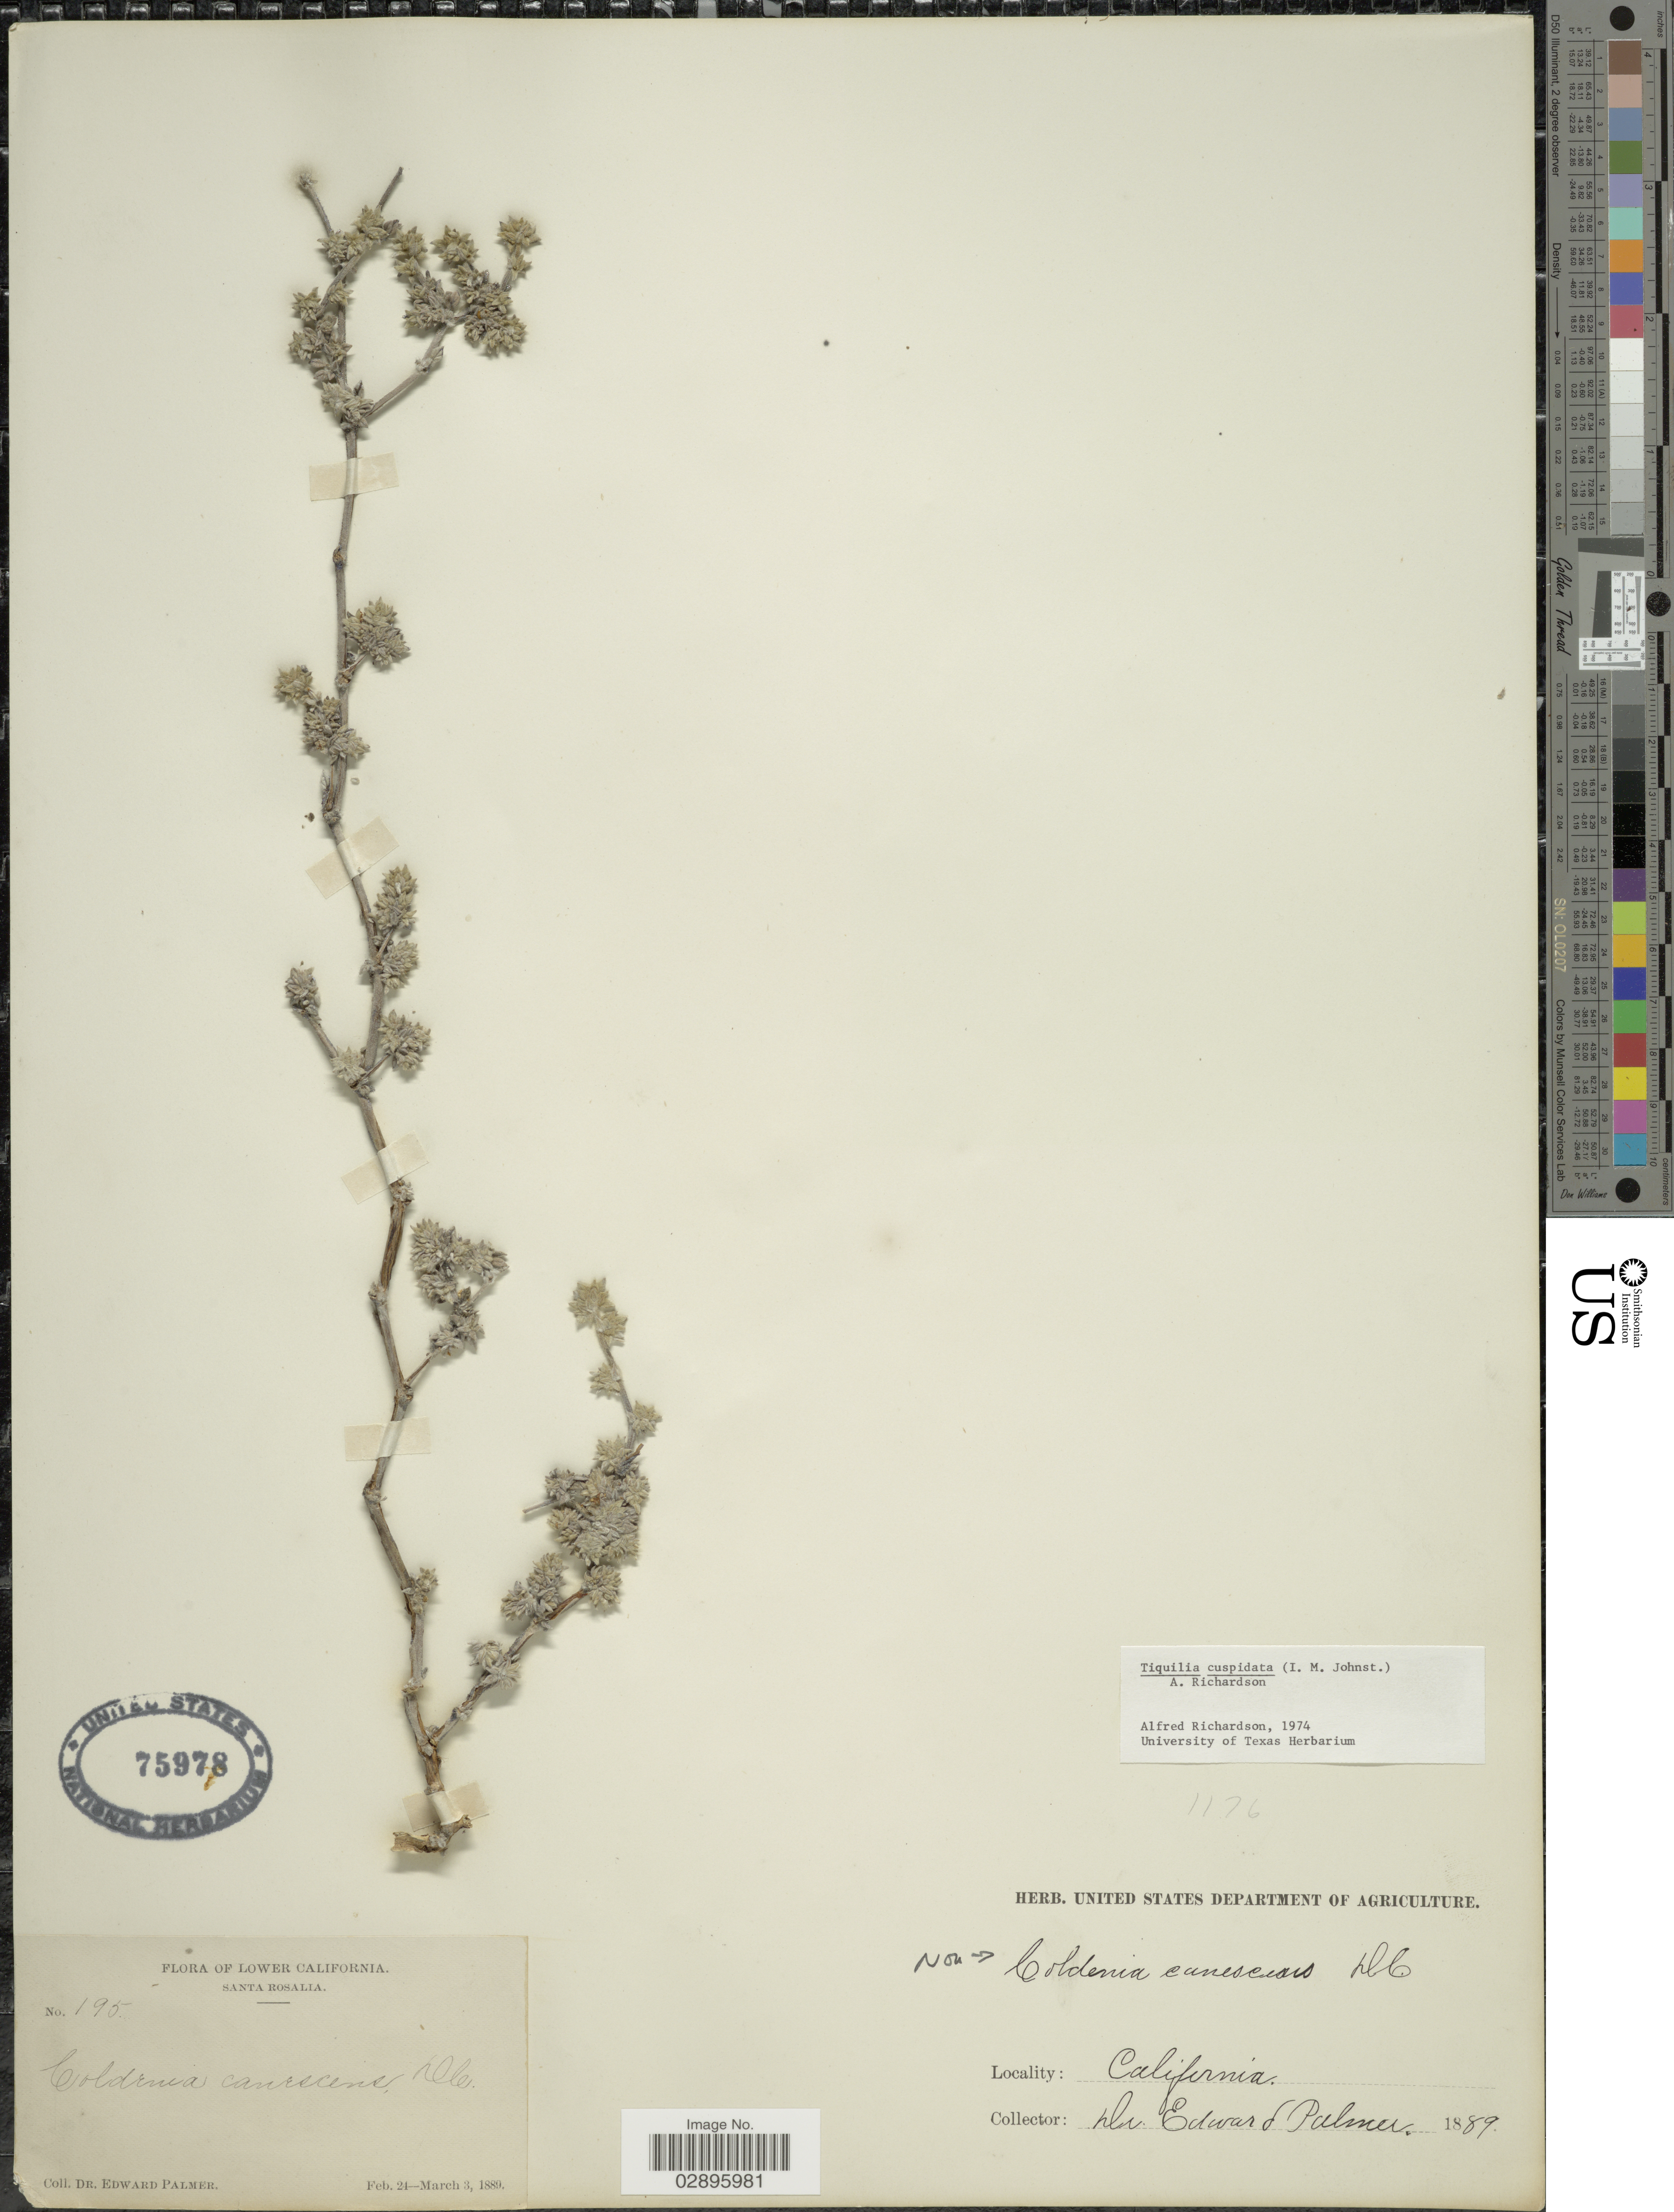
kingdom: Plantae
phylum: Tracheophyta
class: Magnoliopsida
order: Boraginales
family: Ehretiaceae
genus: Tiquilia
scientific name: Tiquilia cuspidata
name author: (I.M. Johnst.) A.T. Richardson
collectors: E. Palmer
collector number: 195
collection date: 1889-02-24/1899-03-03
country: Mexico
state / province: Baja California Sur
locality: Santa Rosalia.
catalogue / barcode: US 75978